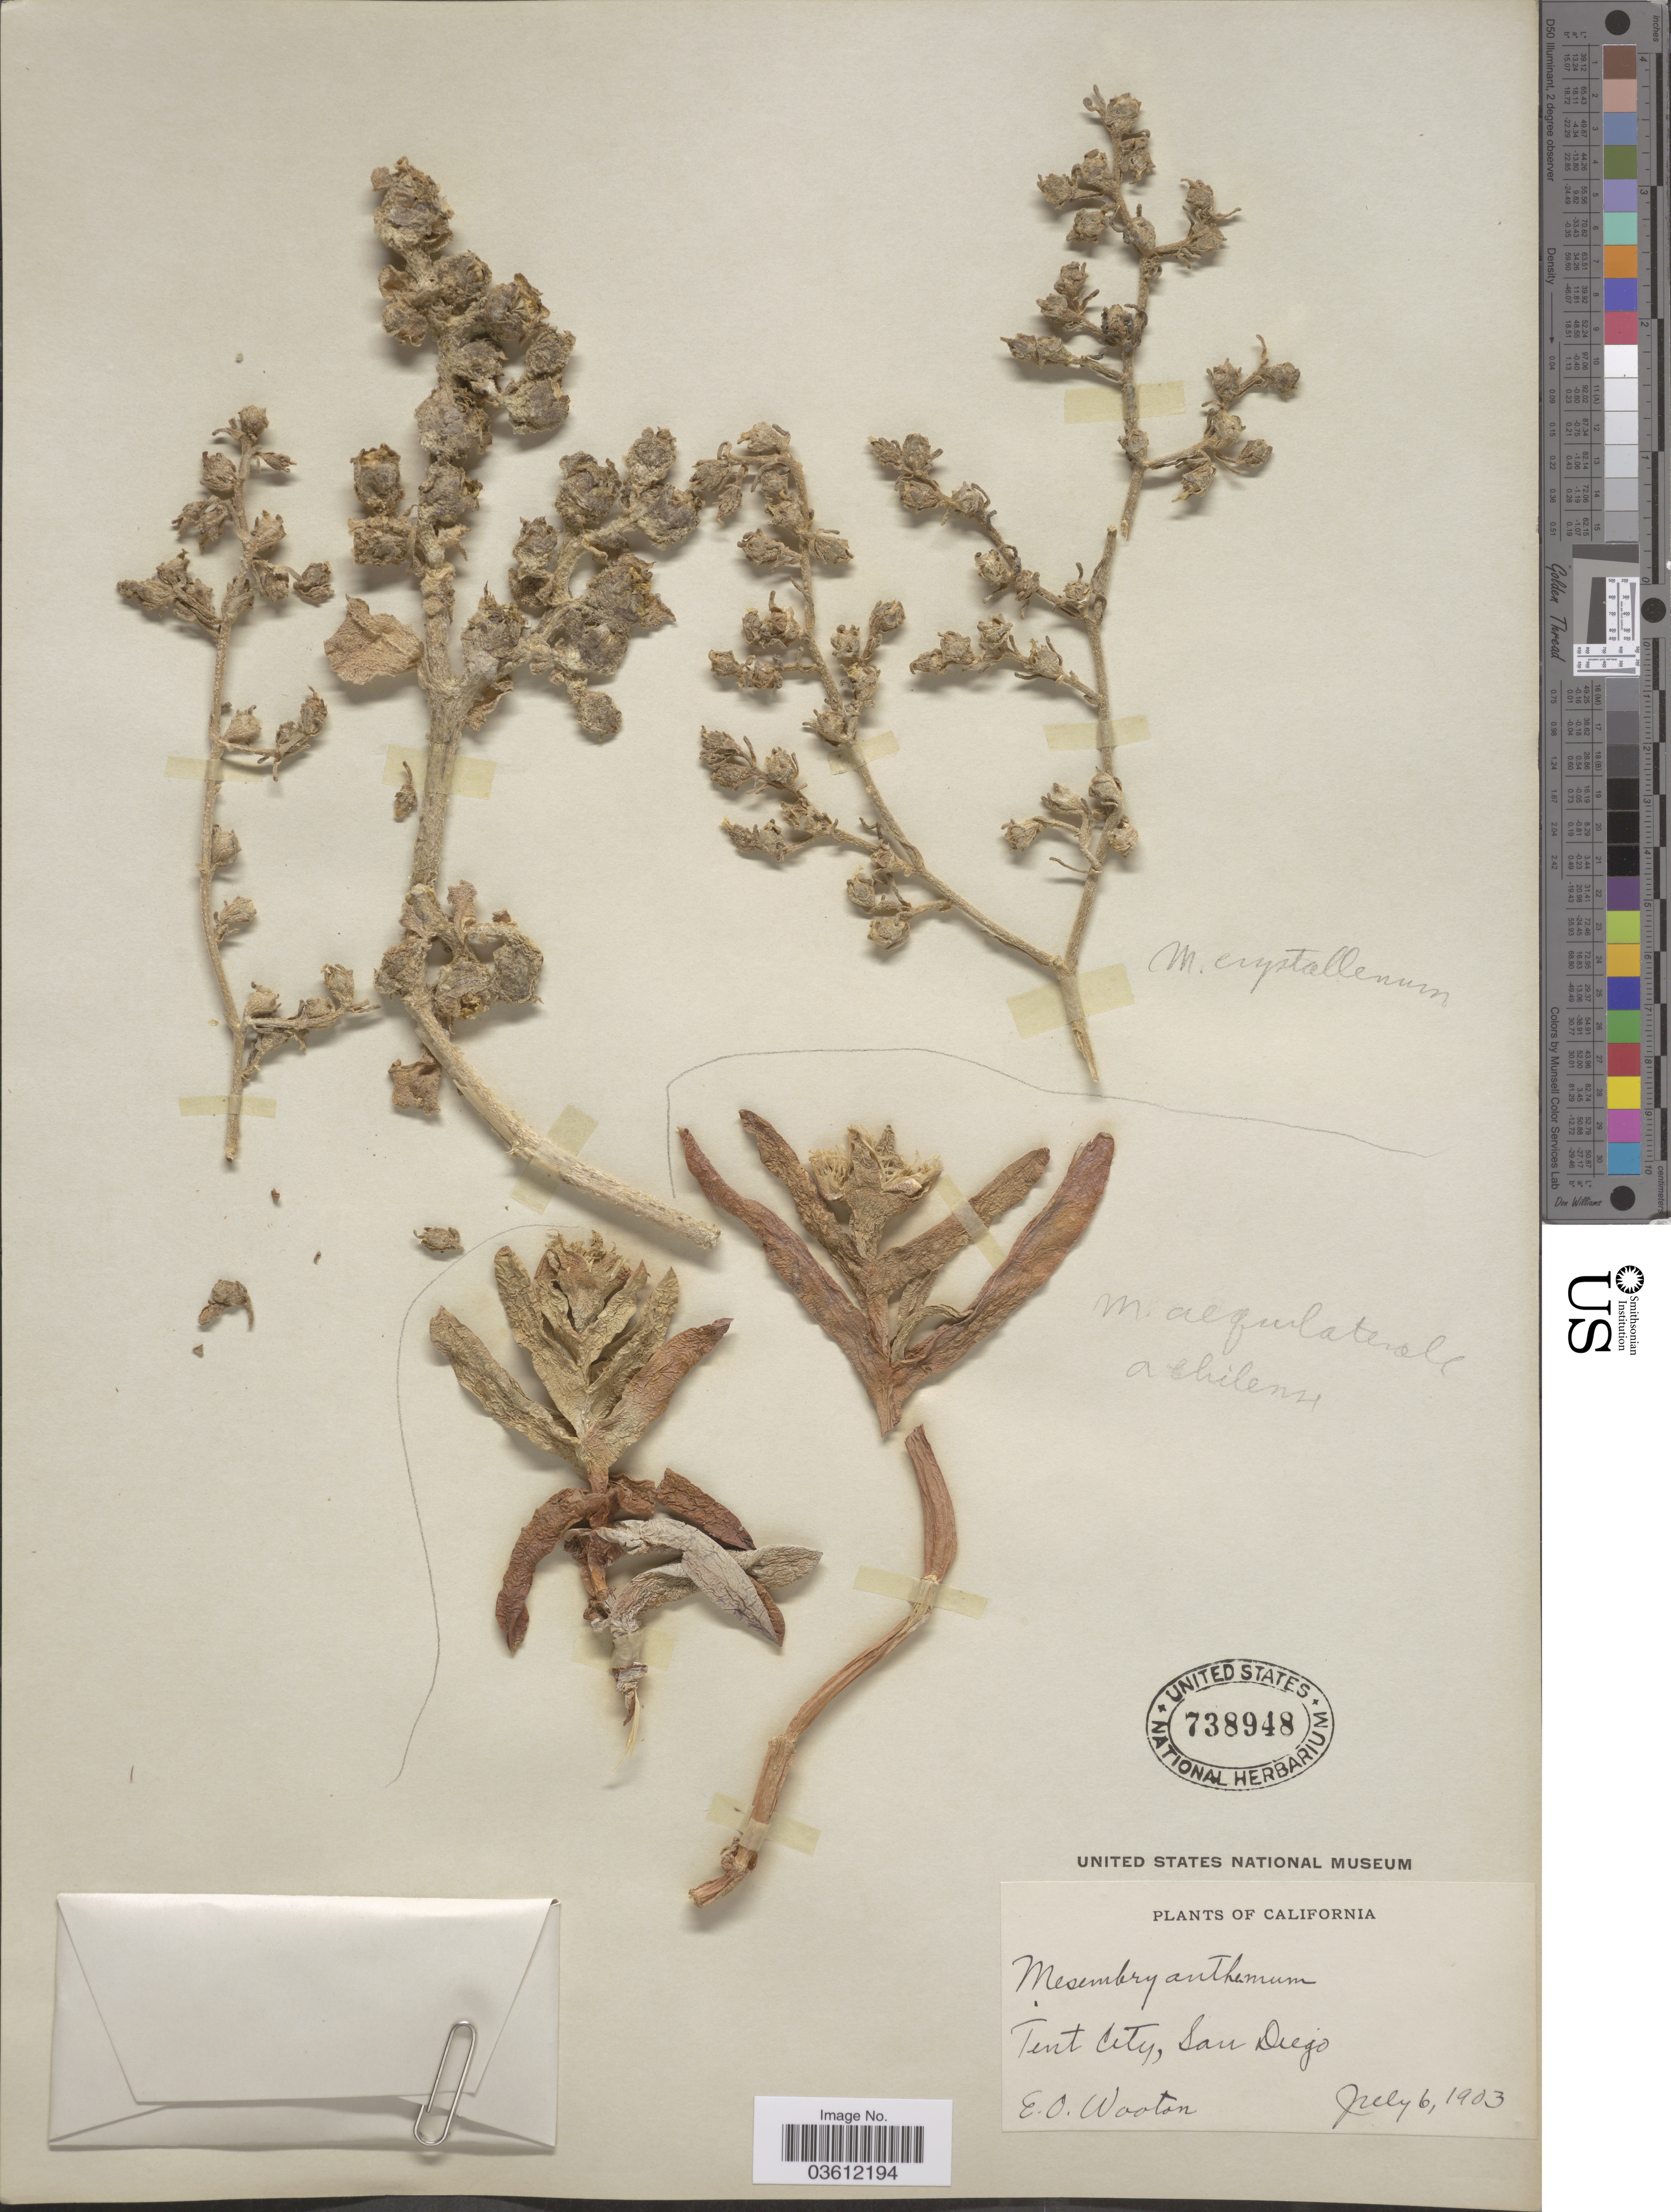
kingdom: Plantae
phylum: Tracheophyta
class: Magnoliopsida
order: Caryophyllales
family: Aizoaceae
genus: Mesembryanthemum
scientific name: Mesembryanthemum sp.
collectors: E. O. Wooton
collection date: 1903-07-06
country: United States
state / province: California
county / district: San Diego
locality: Tent City, San Diego.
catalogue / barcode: US 738948